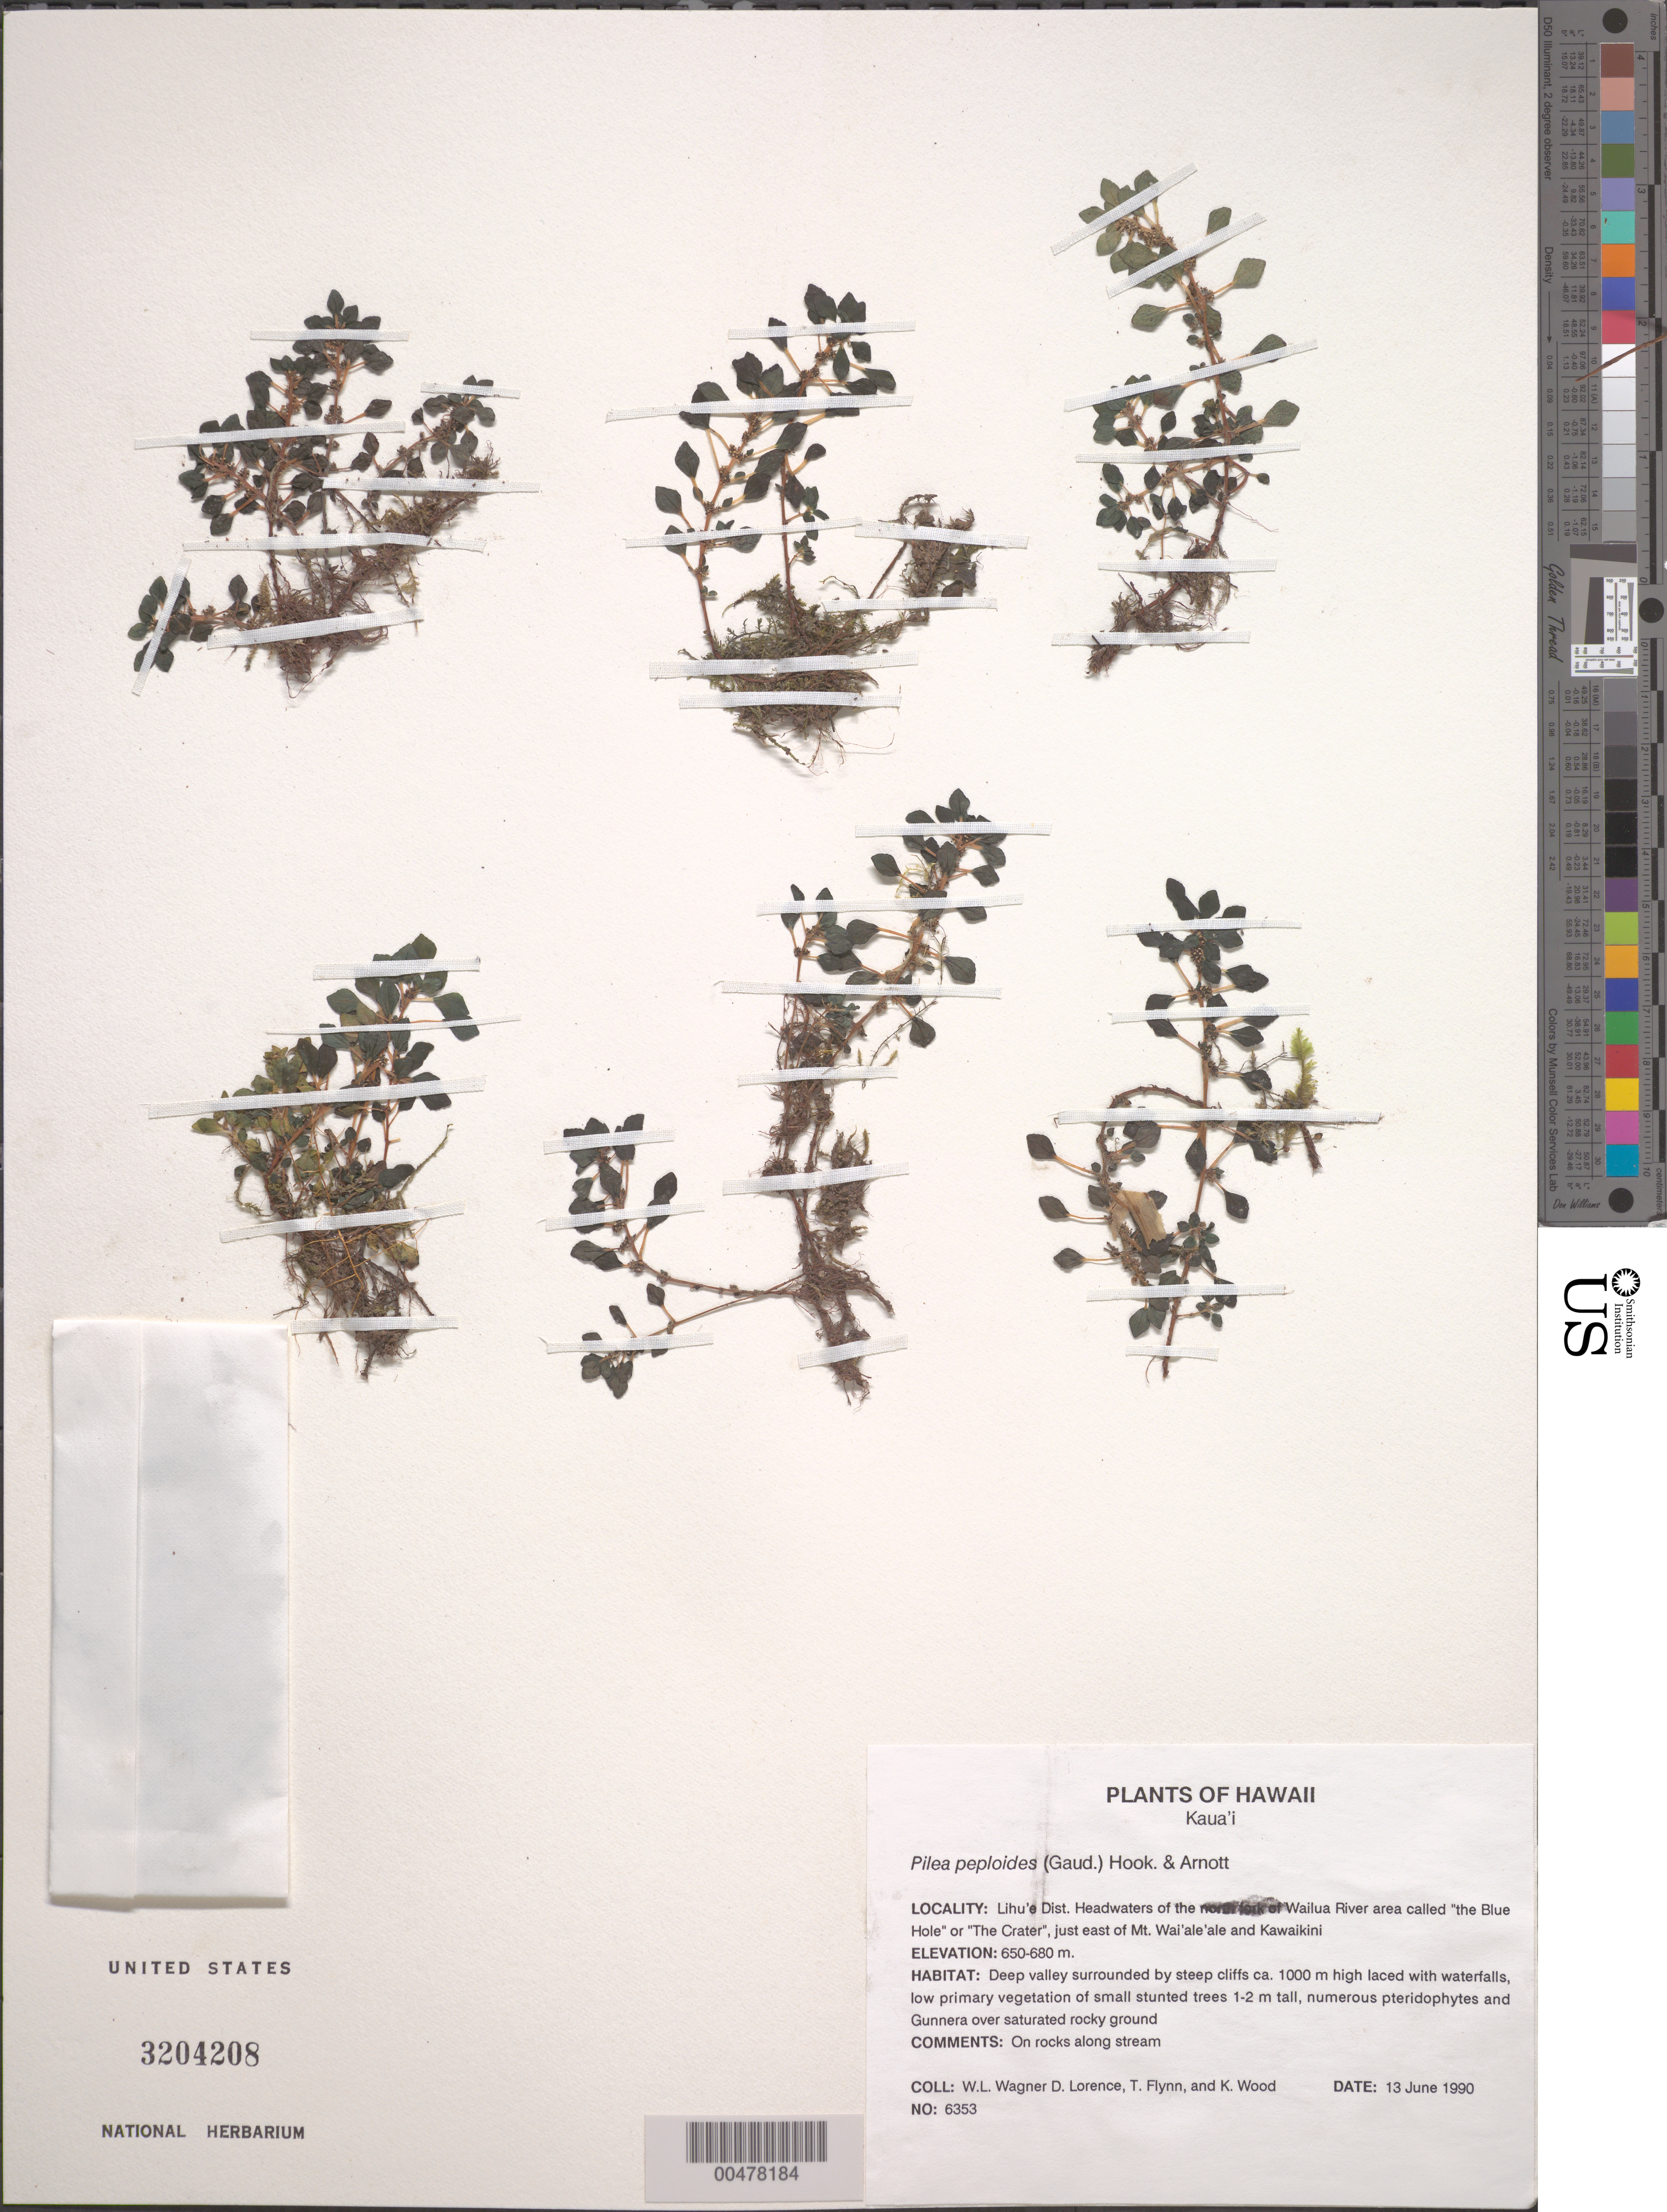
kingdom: Plantae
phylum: Tracheophyta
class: Magnoliopsida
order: Rosales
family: Urticaceae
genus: Pilea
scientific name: Pilea peploides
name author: (Gaudich.) Hook. & Arn.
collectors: W. L. Wagner, D. Lorence, T. W. Flynn & K. Wood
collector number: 6353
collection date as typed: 13 Jun 1990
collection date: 1990-06-13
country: United States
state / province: Hawaii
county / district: Kauai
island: Kaua'i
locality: Lihue Dist, hdwtrs. of the Wailua River area called the Blue Hole or The Crater, just E of Mt Waialeale & Kawaikini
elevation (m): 650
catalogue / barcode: US 3204208